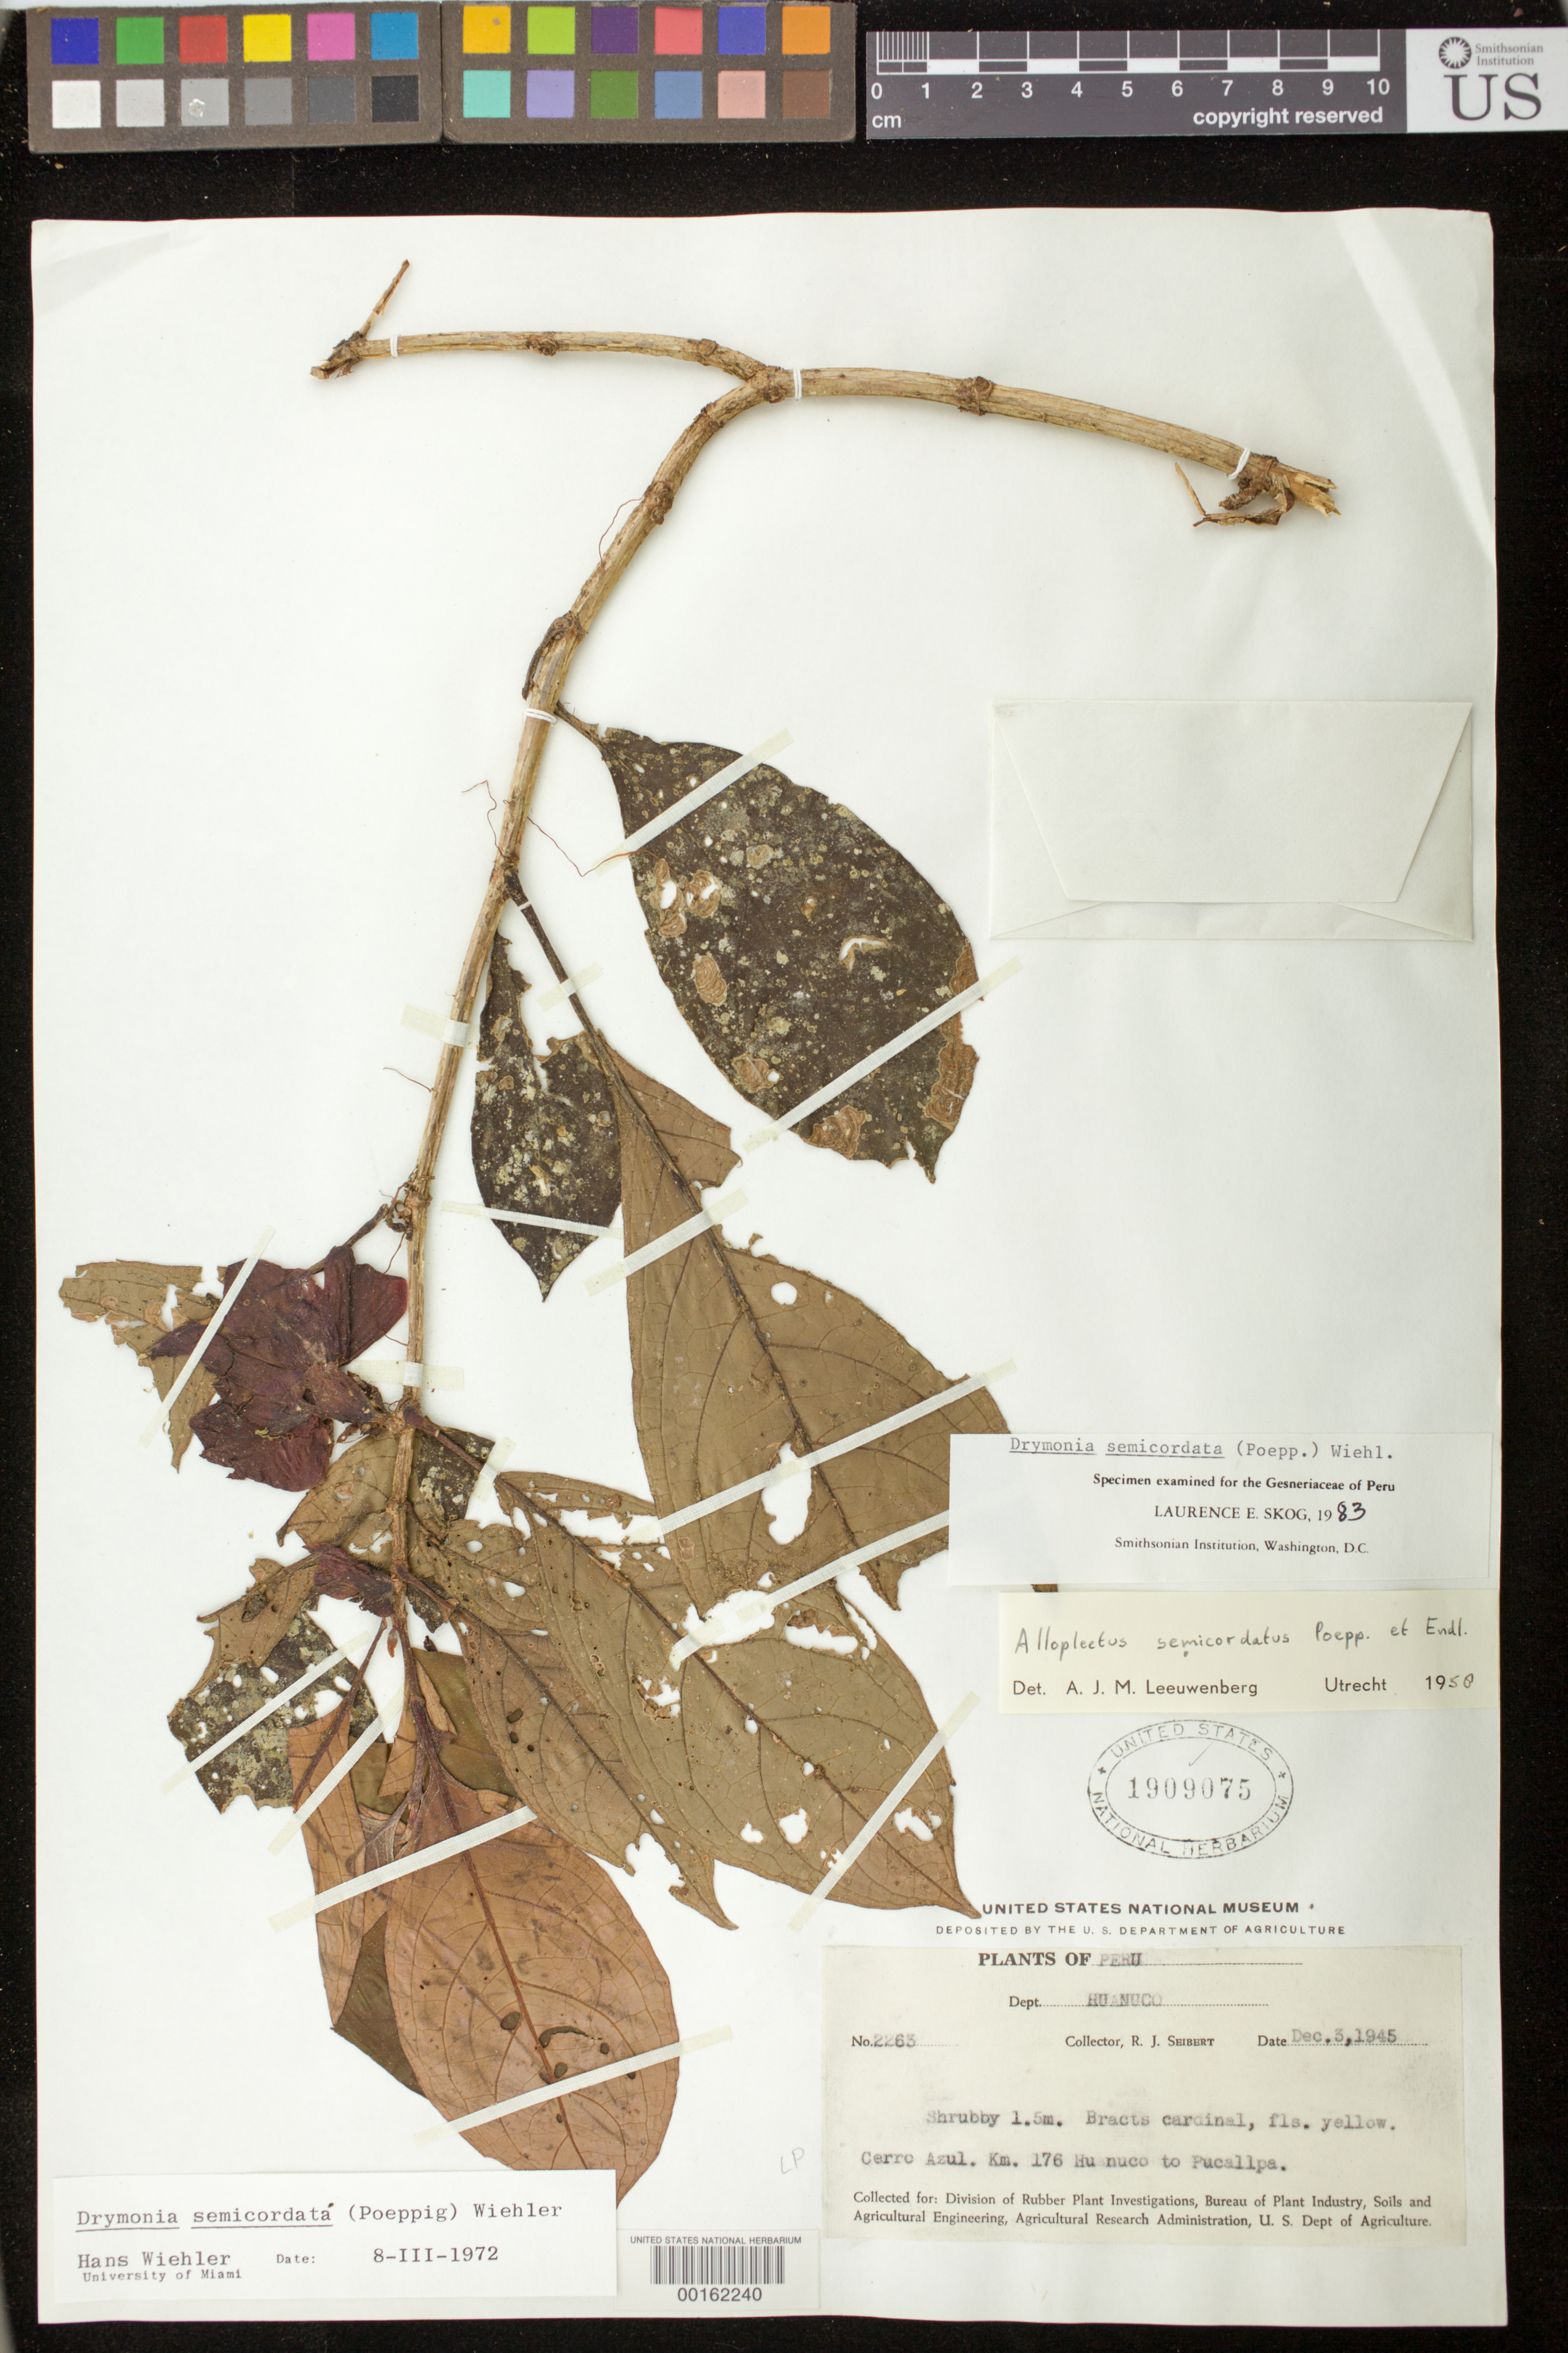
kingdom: Plantae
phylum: Tracheophyta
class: Magnoliopsida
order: Lamiales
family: Gesneriaceae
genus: Drymonia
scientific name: Drymonia semicordata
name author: (Poepp.) Wiehler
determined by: Skog, Laurence E.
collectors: R. J. Seibert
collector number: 2263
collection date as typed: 03 Dec 1945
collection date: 1945-12-03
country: Peru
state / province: Huánuco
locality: Cerro Azul, km 176 road from Tingo Maria to Pucallpa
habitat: Shaded forest; brownish loam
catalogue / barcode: US 1909075